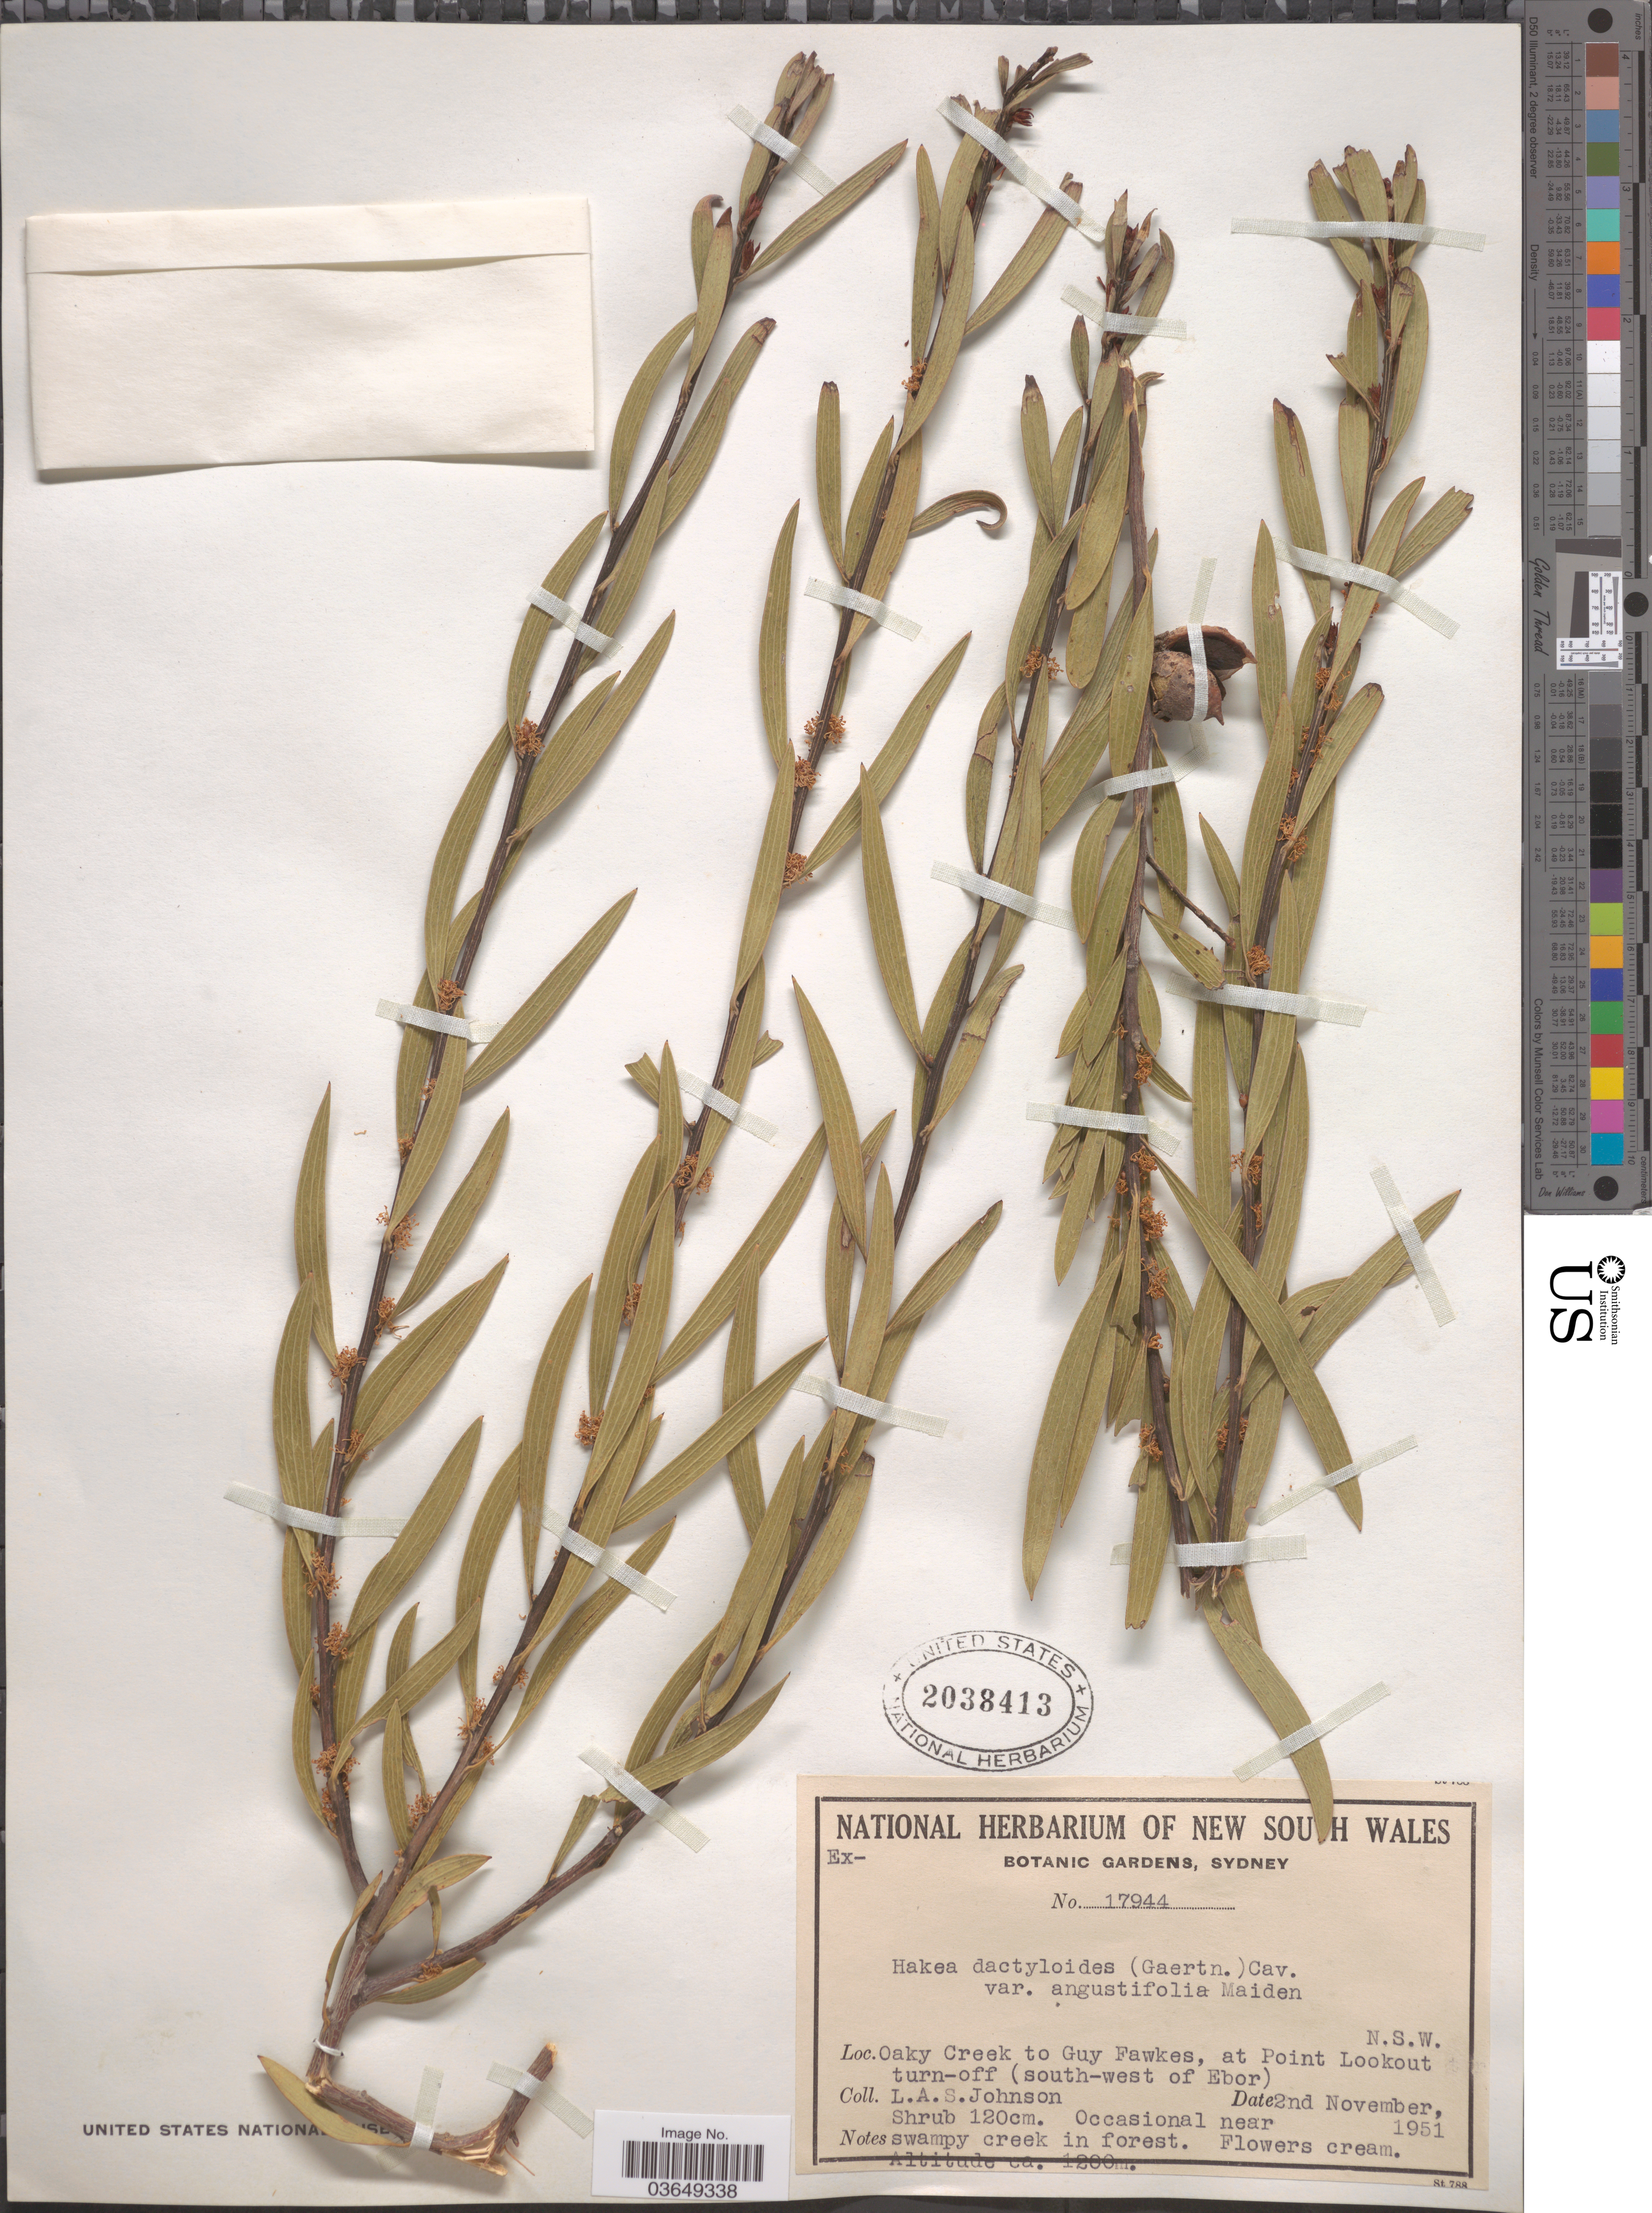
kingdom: Plantae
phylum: Tracheophyta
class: Magnoliopsida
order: Proteales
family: Proteaceae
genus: Hakea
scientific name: Hakea dactyloides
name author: (Gaertn.) Cav.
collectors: L. A. S. Johnson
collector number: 17944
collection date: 1951-11-02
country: Australia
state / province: New South Wales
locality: Oaky Creek to Guy Fawkes, at Point Lookout turn-off (south-west of Ebor).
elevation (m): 1200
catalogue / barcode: US 2038413